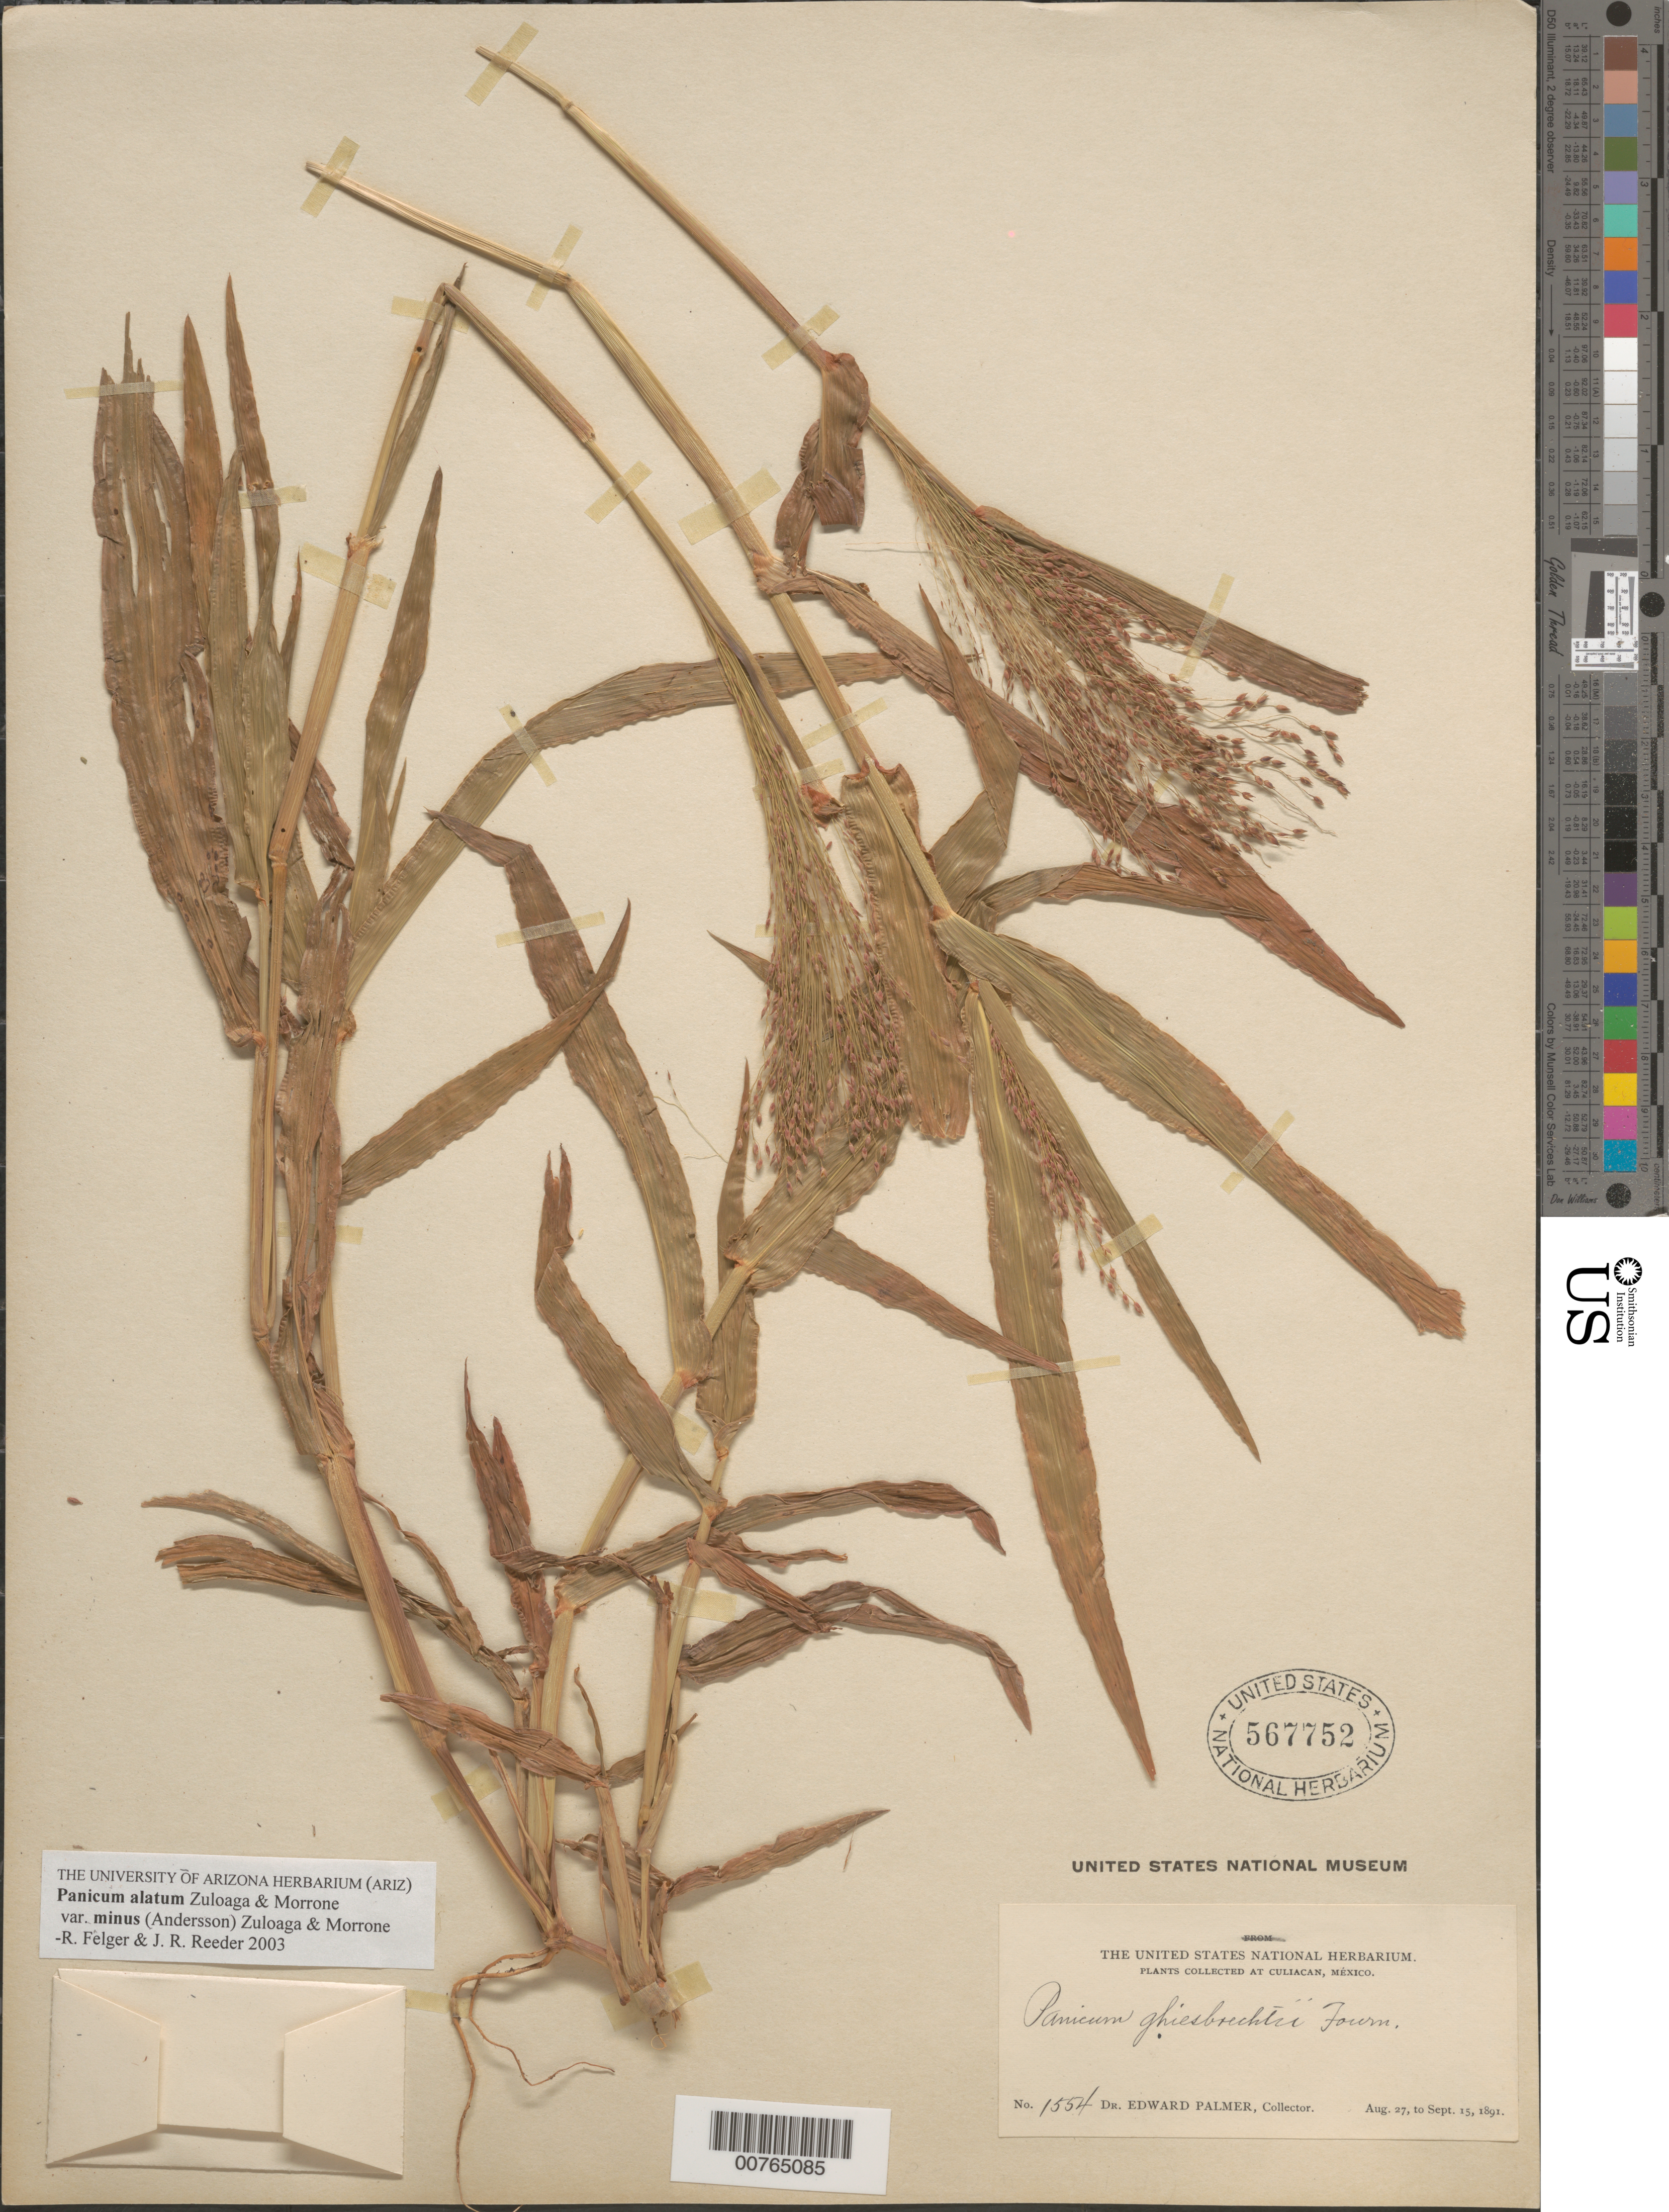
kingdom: Plantae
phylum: Tracheophyta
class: Liliopsida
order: Poales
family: Poaceae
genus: Panicum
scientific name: Panicum alatum var. minus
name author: Zuloaga & Morrone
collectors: E. Palmer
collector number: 1554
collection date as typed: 27 Aug 1891 to 15 Sep 1891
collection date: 1891-08-27/1891-09-15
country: Mexico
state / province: Sinaloa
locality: Culiacan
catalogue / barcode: US 567752